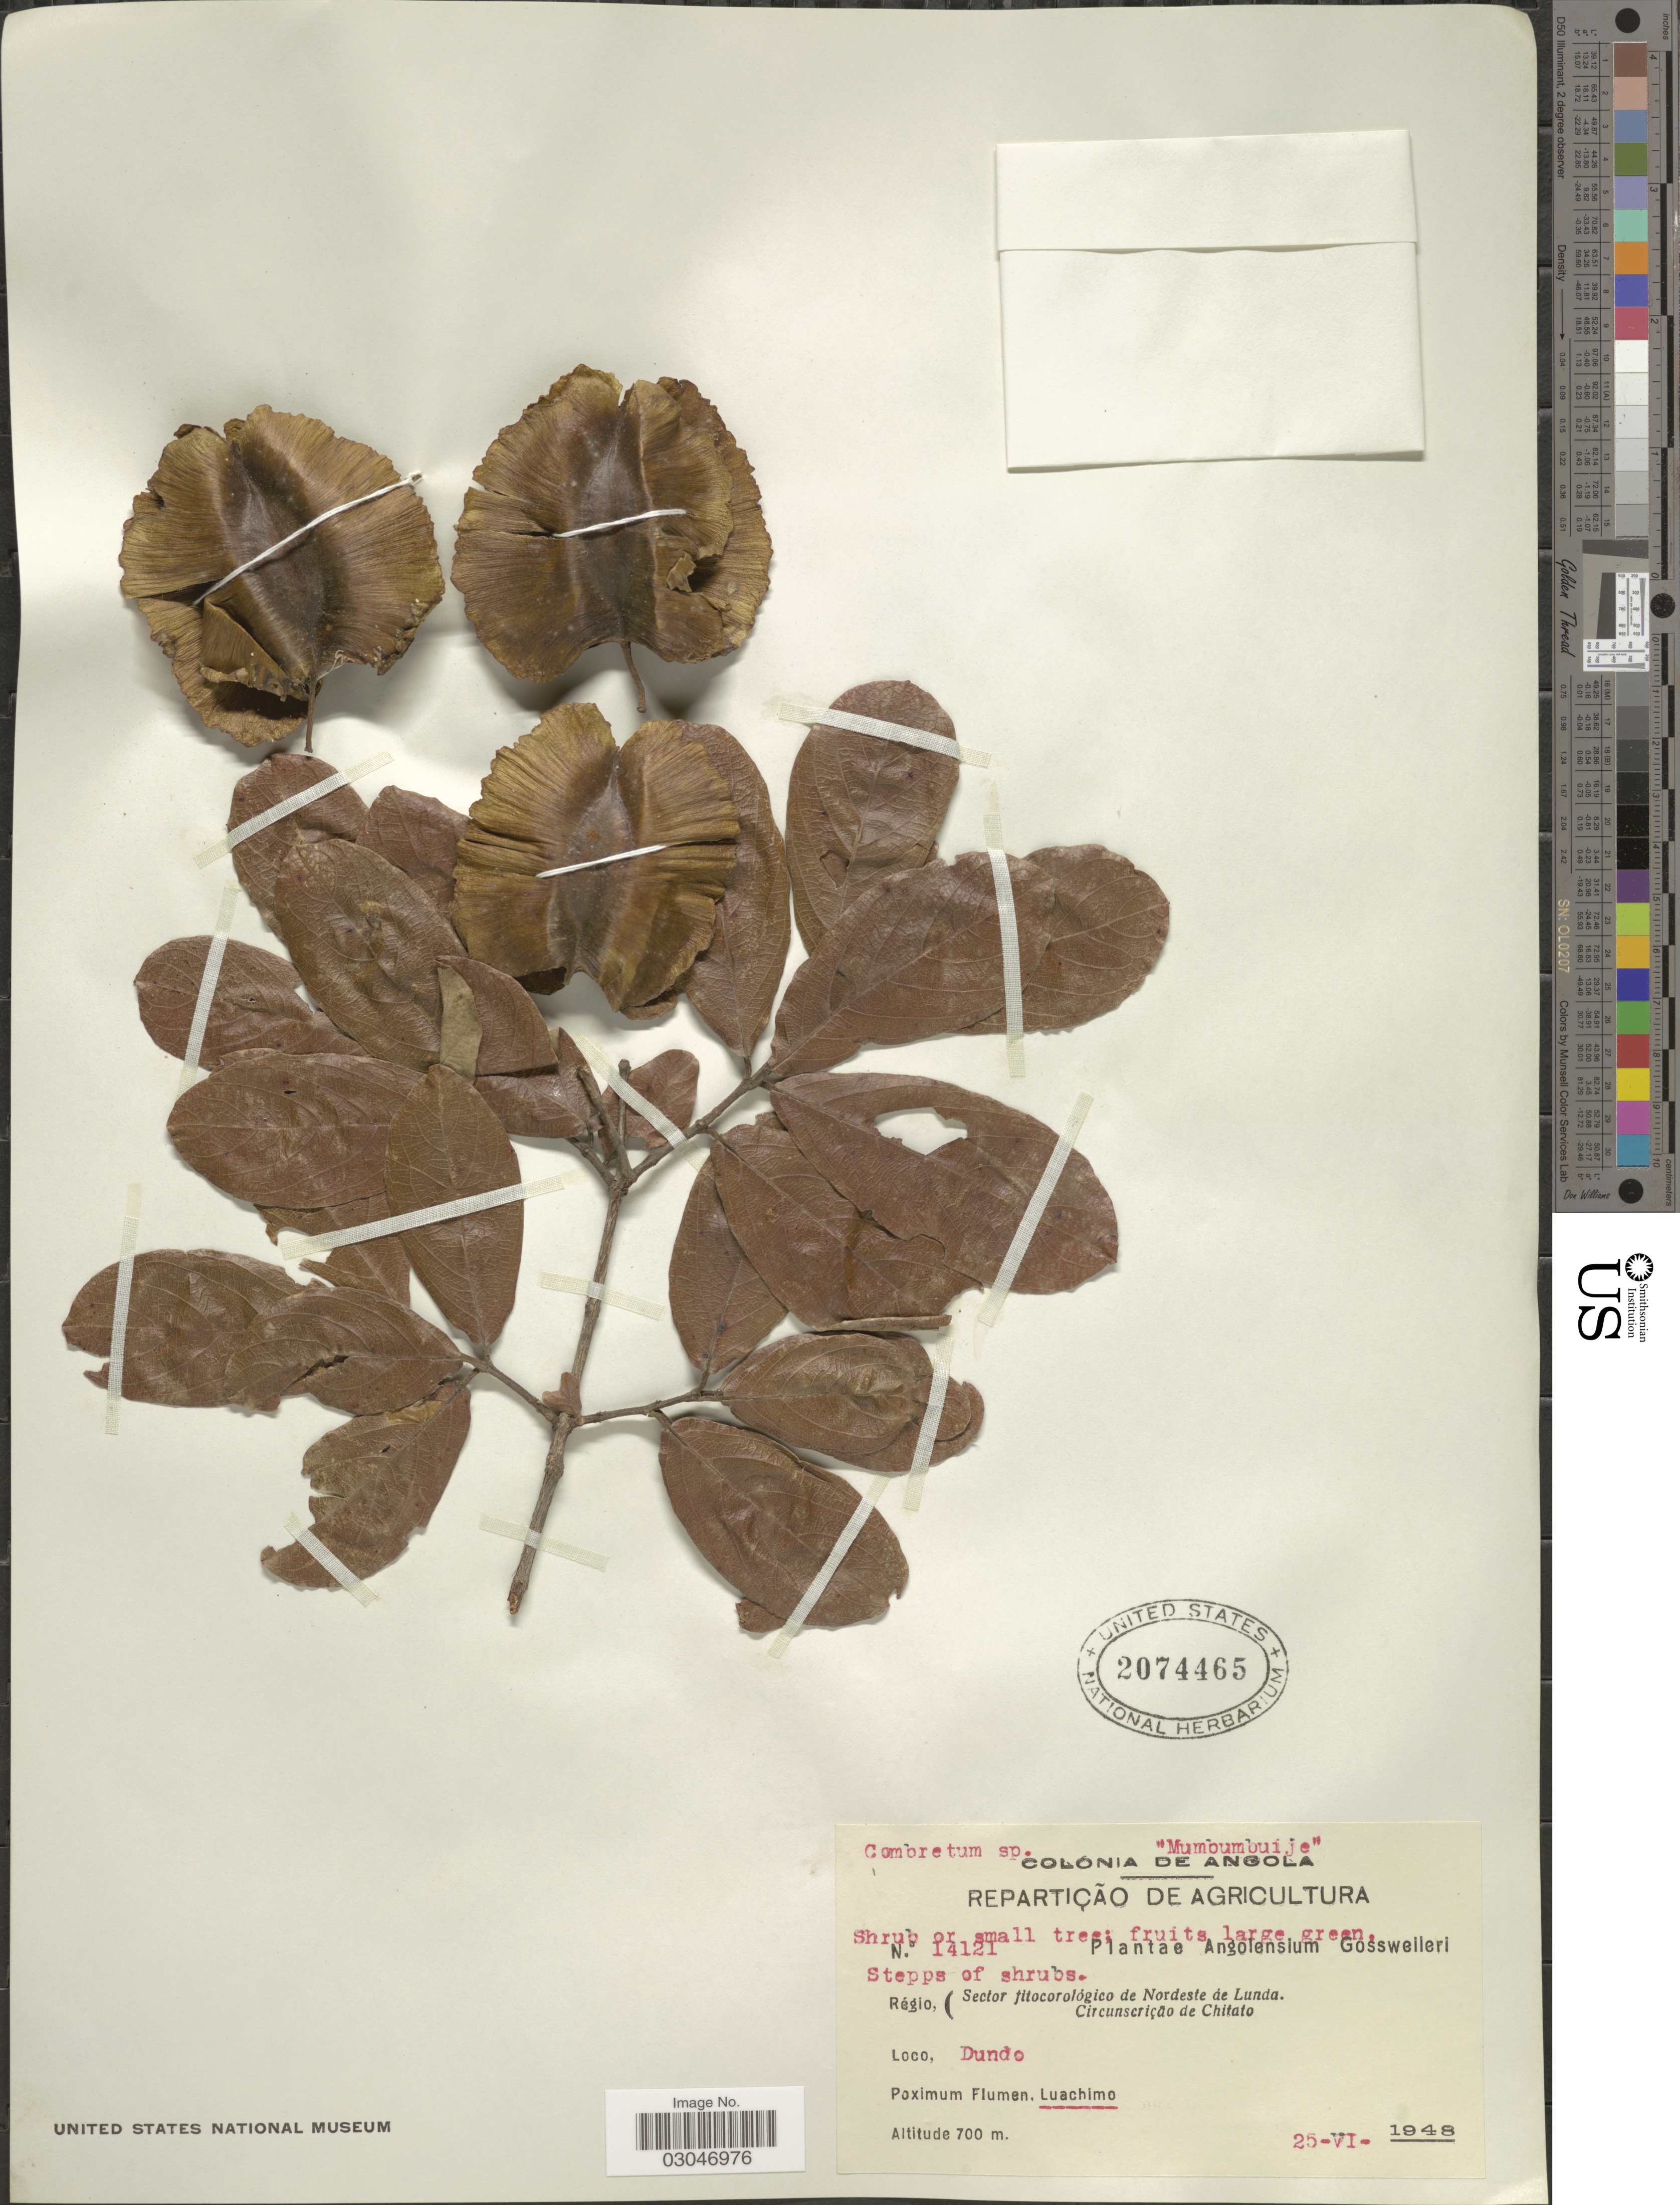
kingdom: Plantae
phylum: Tracheophyta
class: Magnoliopsida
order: Myrtales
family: Combretaceae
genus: Combretum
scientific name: Combretum sp.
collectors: -. Gossweiler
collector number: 14121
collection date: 1948-06-25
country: Angola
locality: Régio, (Sector fitocorológico de Nordeste de Lunda. Cirunscrição de Chitato), Dundo.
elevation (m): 700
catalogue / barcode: US 2074465